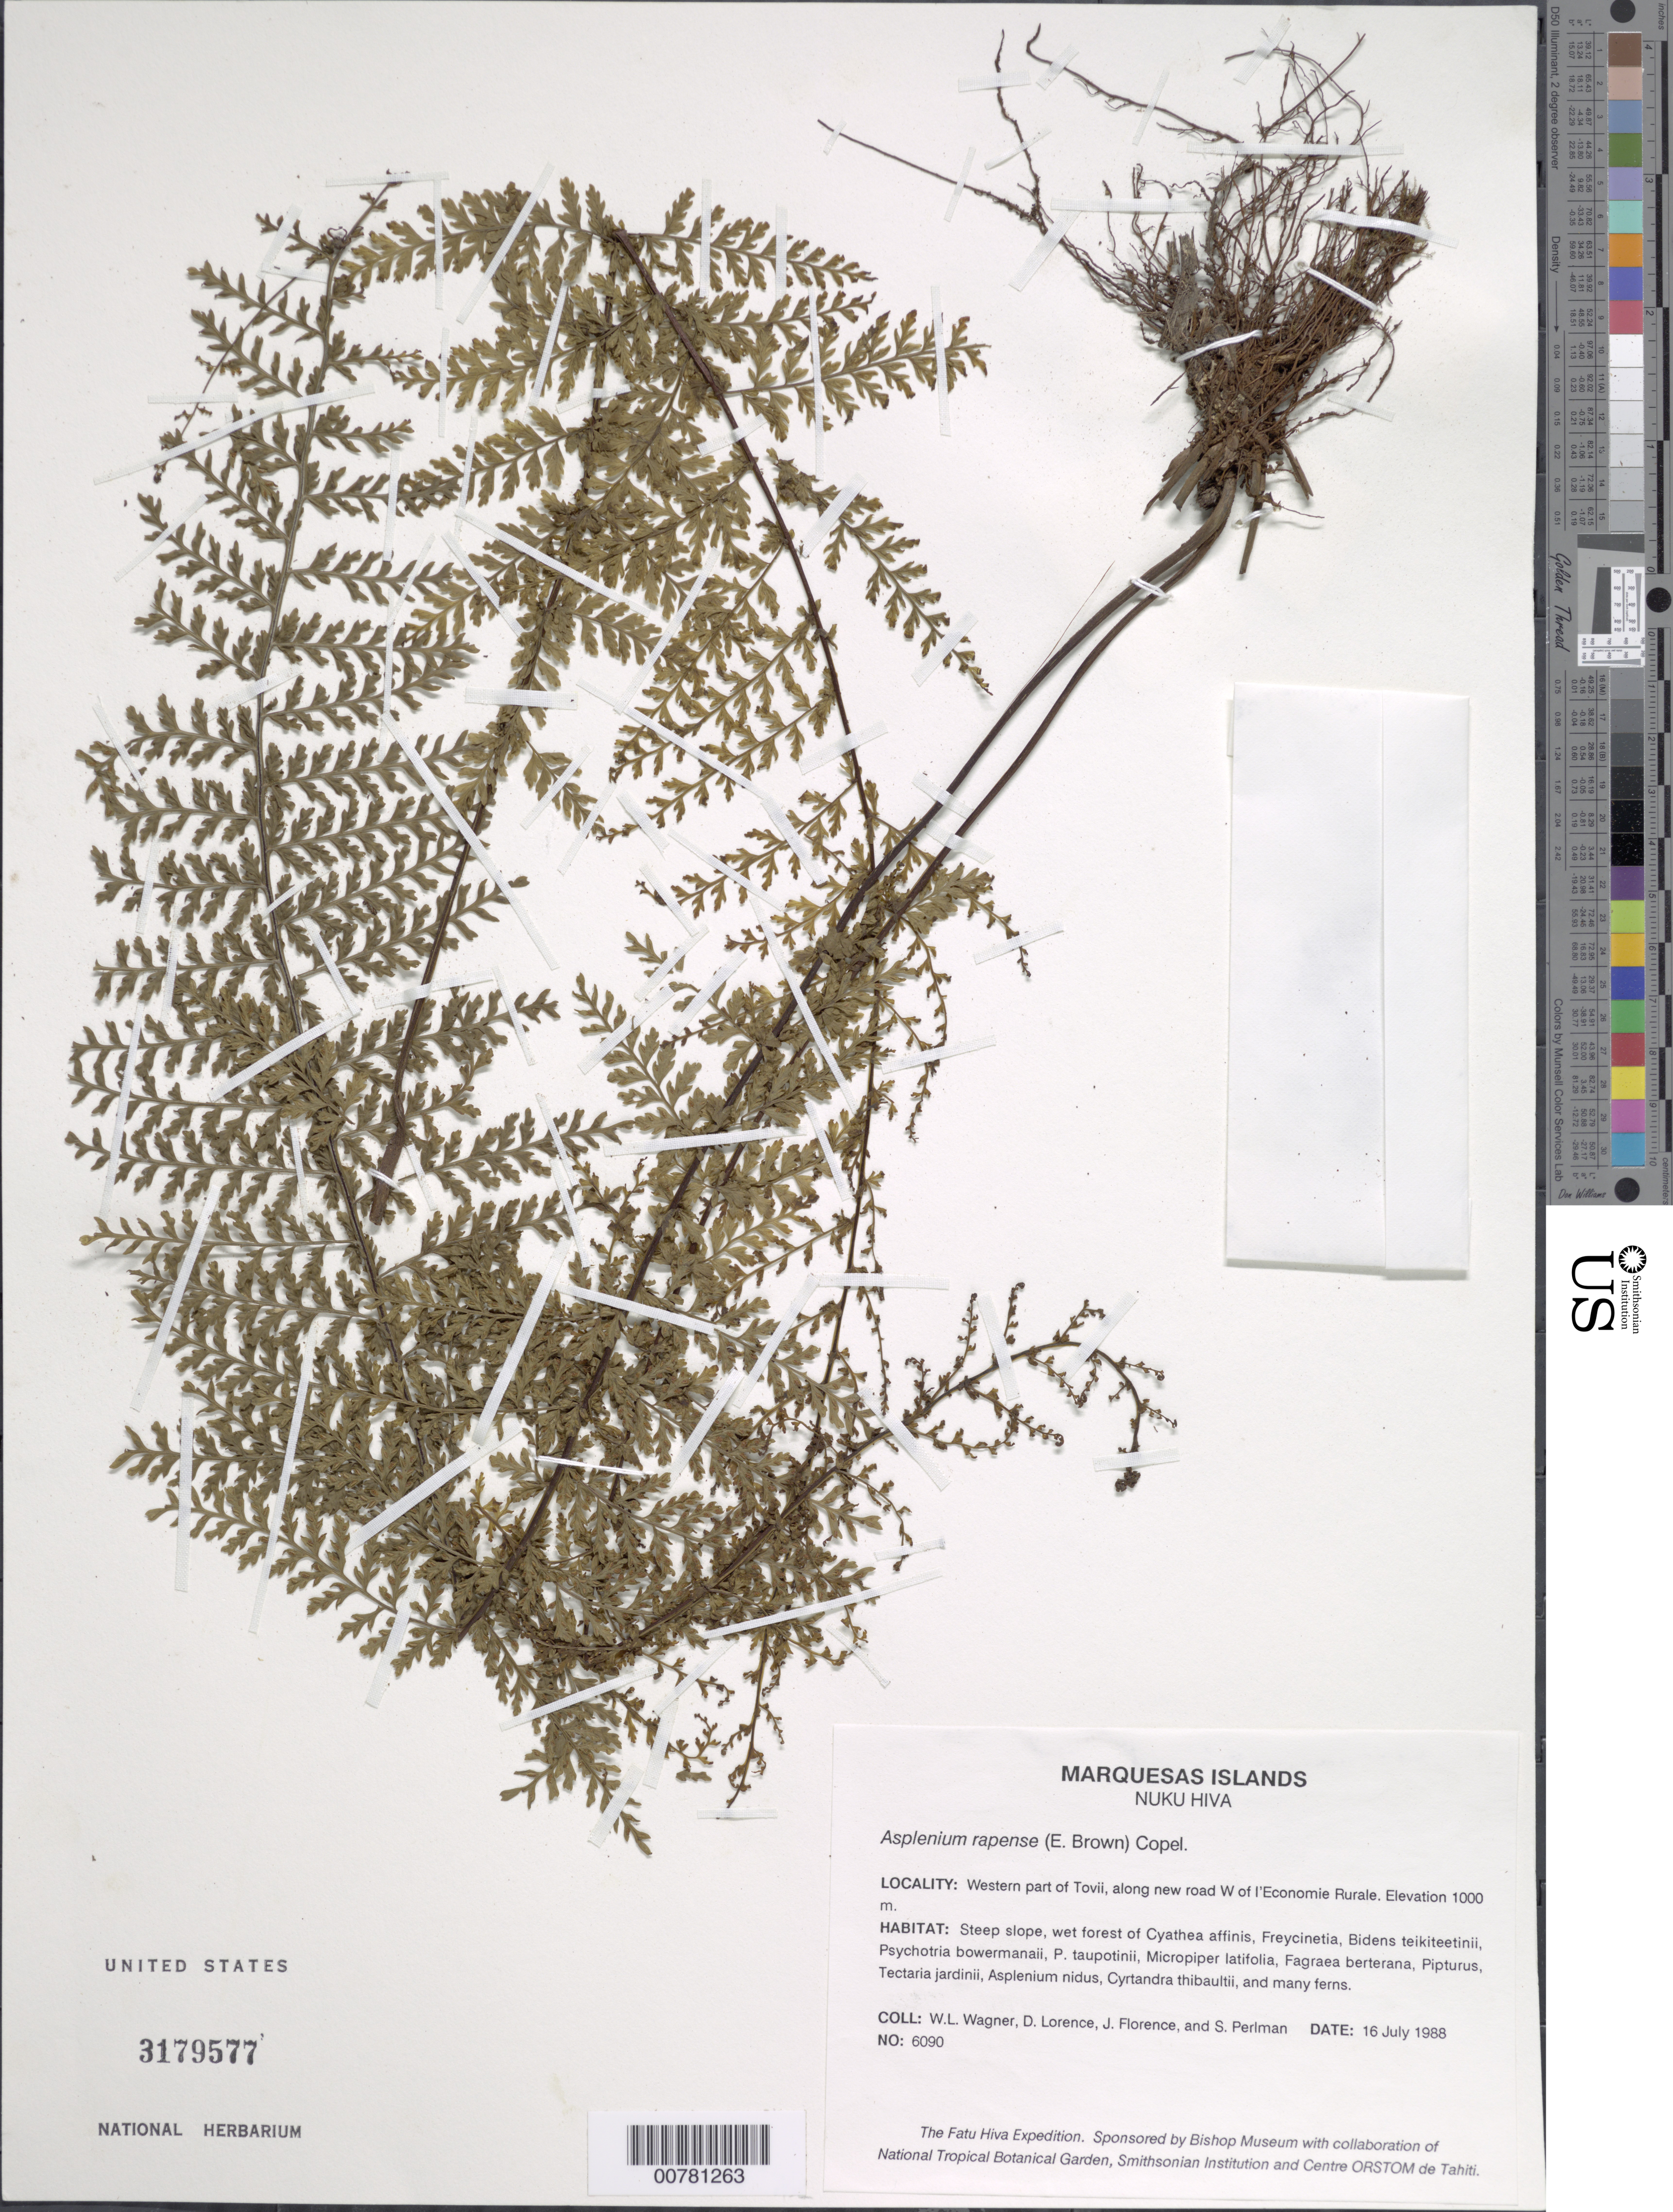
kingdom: Plantae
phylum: Tracheophyta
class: Polypodiopsida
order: Polypodiales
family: Aspleniaceae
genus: Asplenium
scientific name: Asplenium rapense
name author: (E.D. Br.) Copel.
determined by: Lorence, David H., (PTBG), National Tropical Botanical Garden (UNITED STATES)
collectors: W. L. Wagner, D. Lorence, J. Florence & S. P. Perlman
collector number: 6090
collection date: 1988-07-16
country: French Polynesia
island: Nuku Hiva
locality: W part of Toovii, along new road W of l'Economie Rurale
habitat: Steep slope, wet forest of Cyathea affinis, Freycinetia, Bidens teikiteetinii, Psychotria bowermanaii, P. taupotinii, Micropiper latifolia, Fagraea berterana, Pipturus, Tectaria jardinii, Asplenium nidus, Cyrtandra thibaultii, and many ferns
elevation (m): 1000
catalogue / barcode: US 3179577